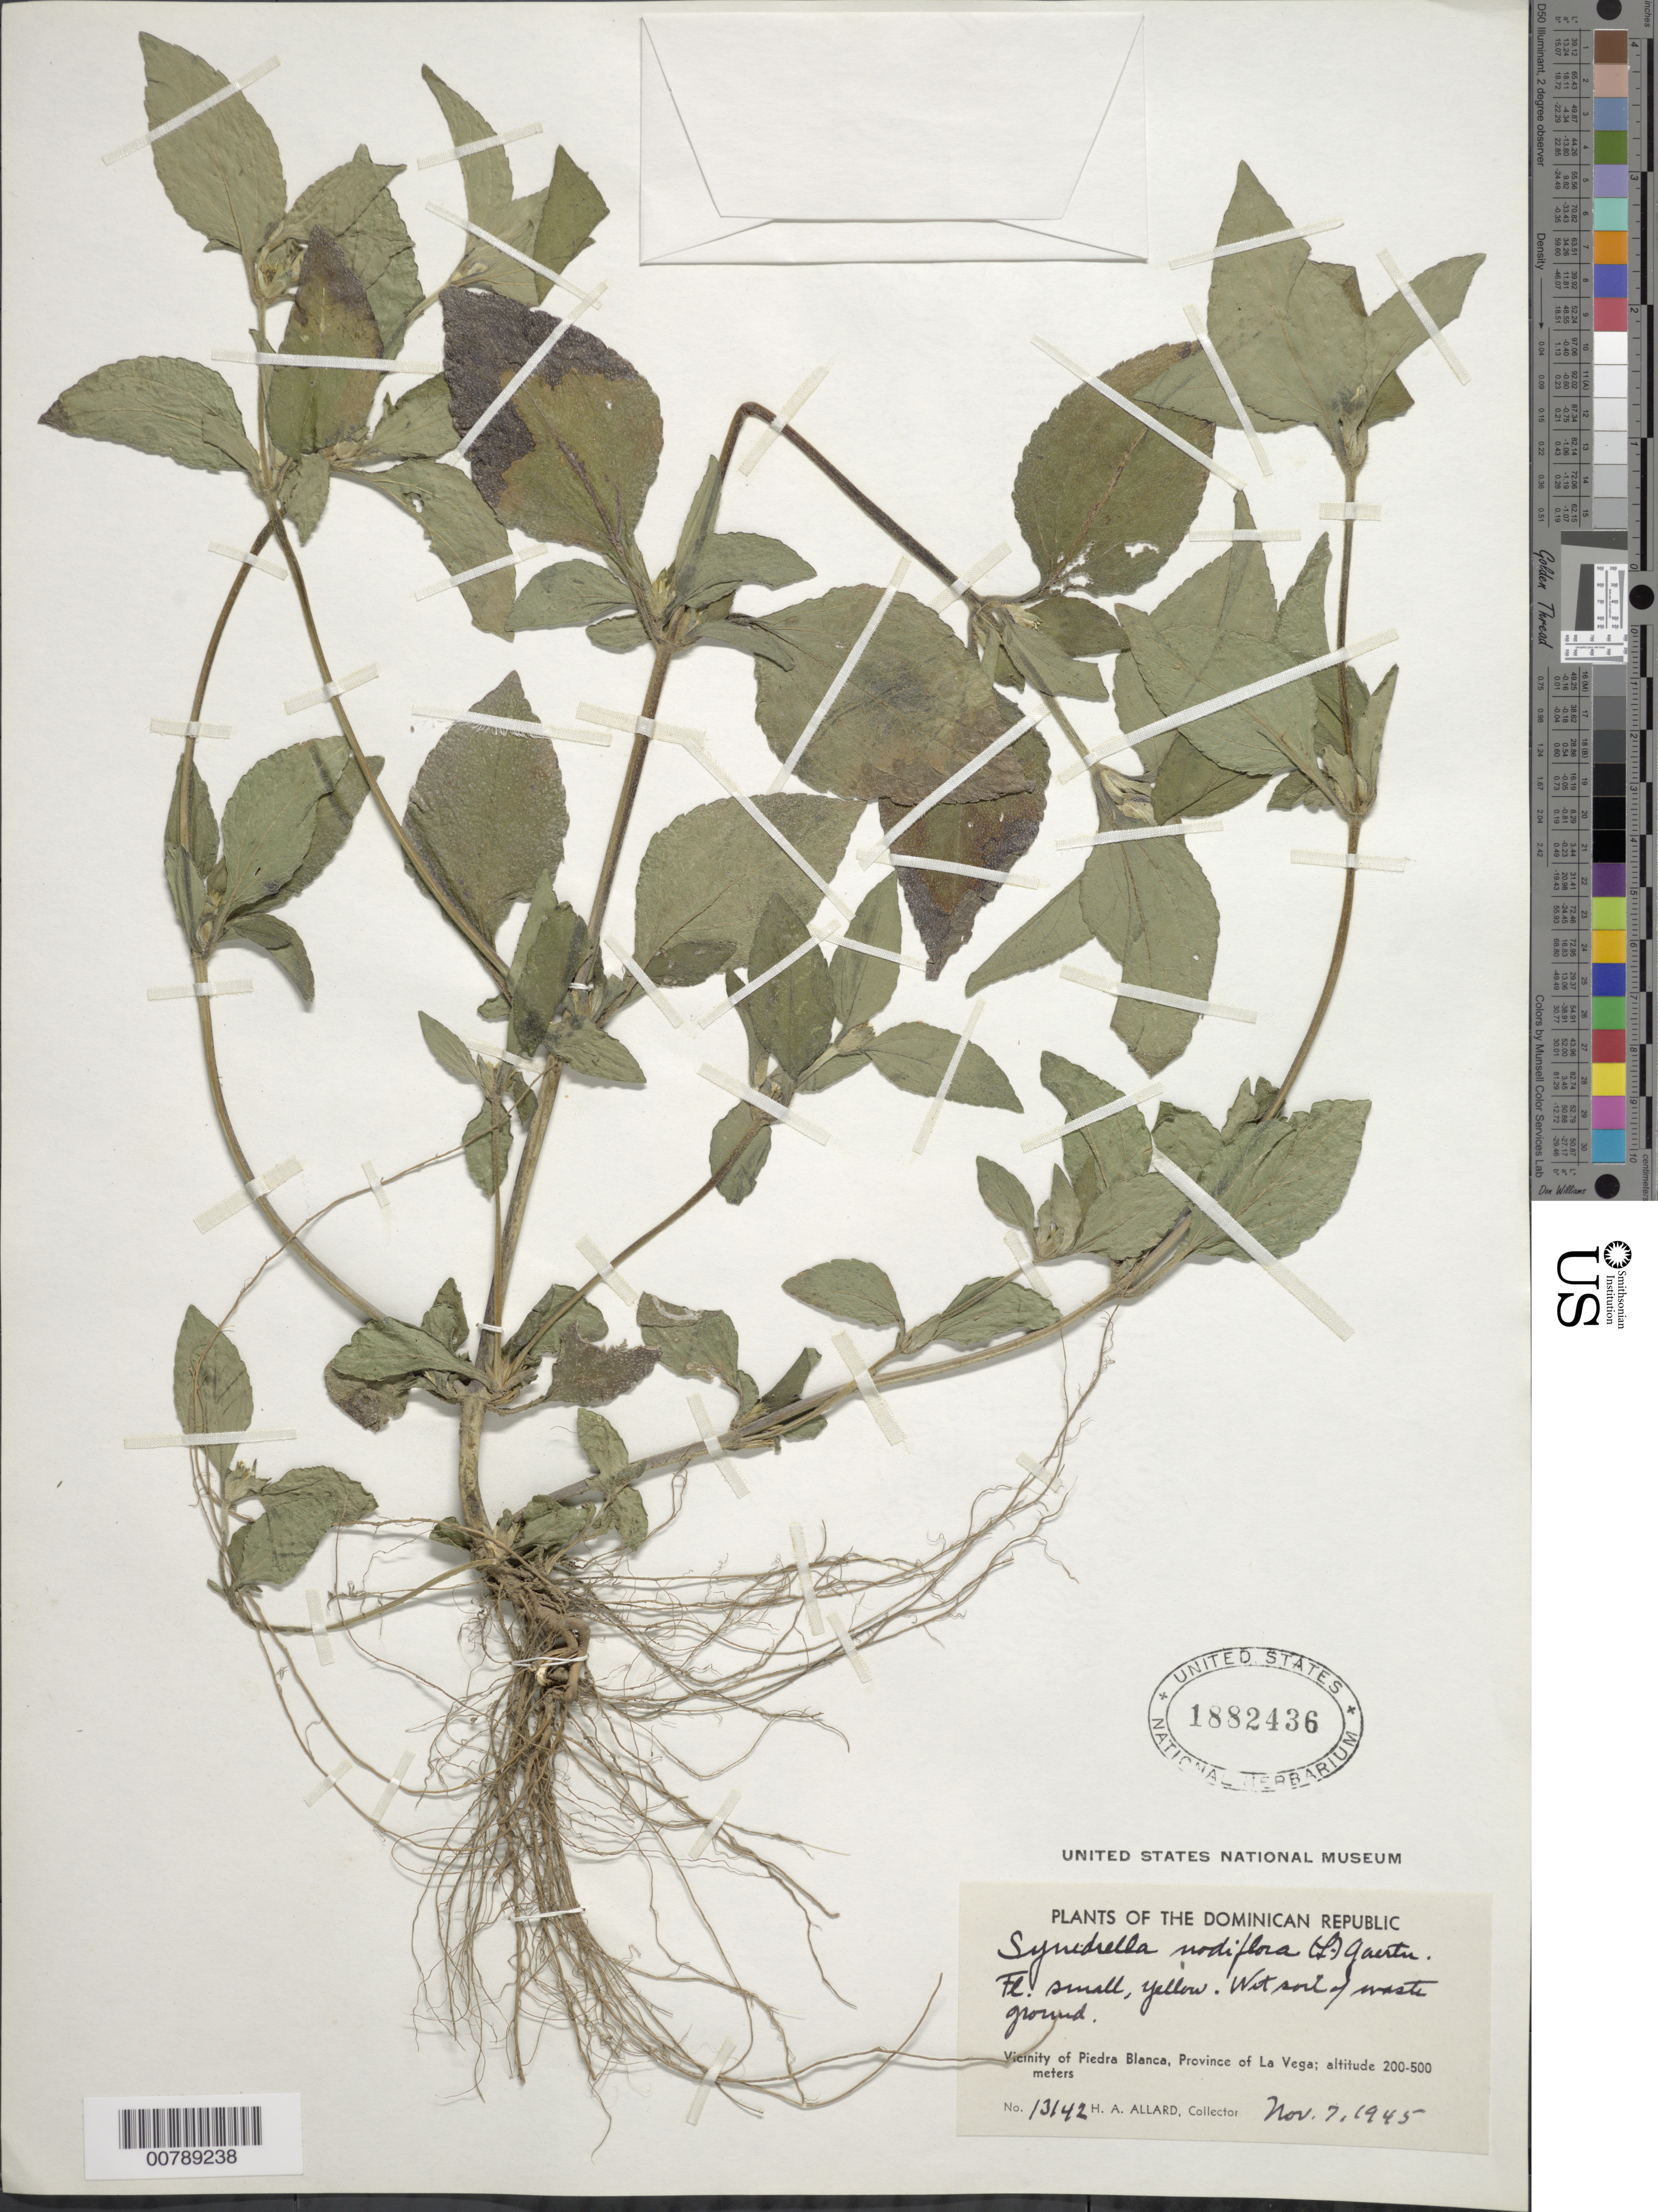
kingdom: Plantae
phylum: Tracheophyta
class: Magnoliopsida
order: Asterales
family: Asteraceae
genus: Synedrella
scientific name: Synedrella nodiflora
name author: (L.) Gaertn.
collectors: H. A. Allard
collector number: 13142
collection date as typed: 07 Nov 1945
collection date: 1945-11-07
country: Dominican Republic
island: Hispaniola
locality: Vicinity of Piedra Blanca, Province of La Vega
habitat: Wet sort of waste ground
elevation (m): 200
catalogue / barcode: US 1882436